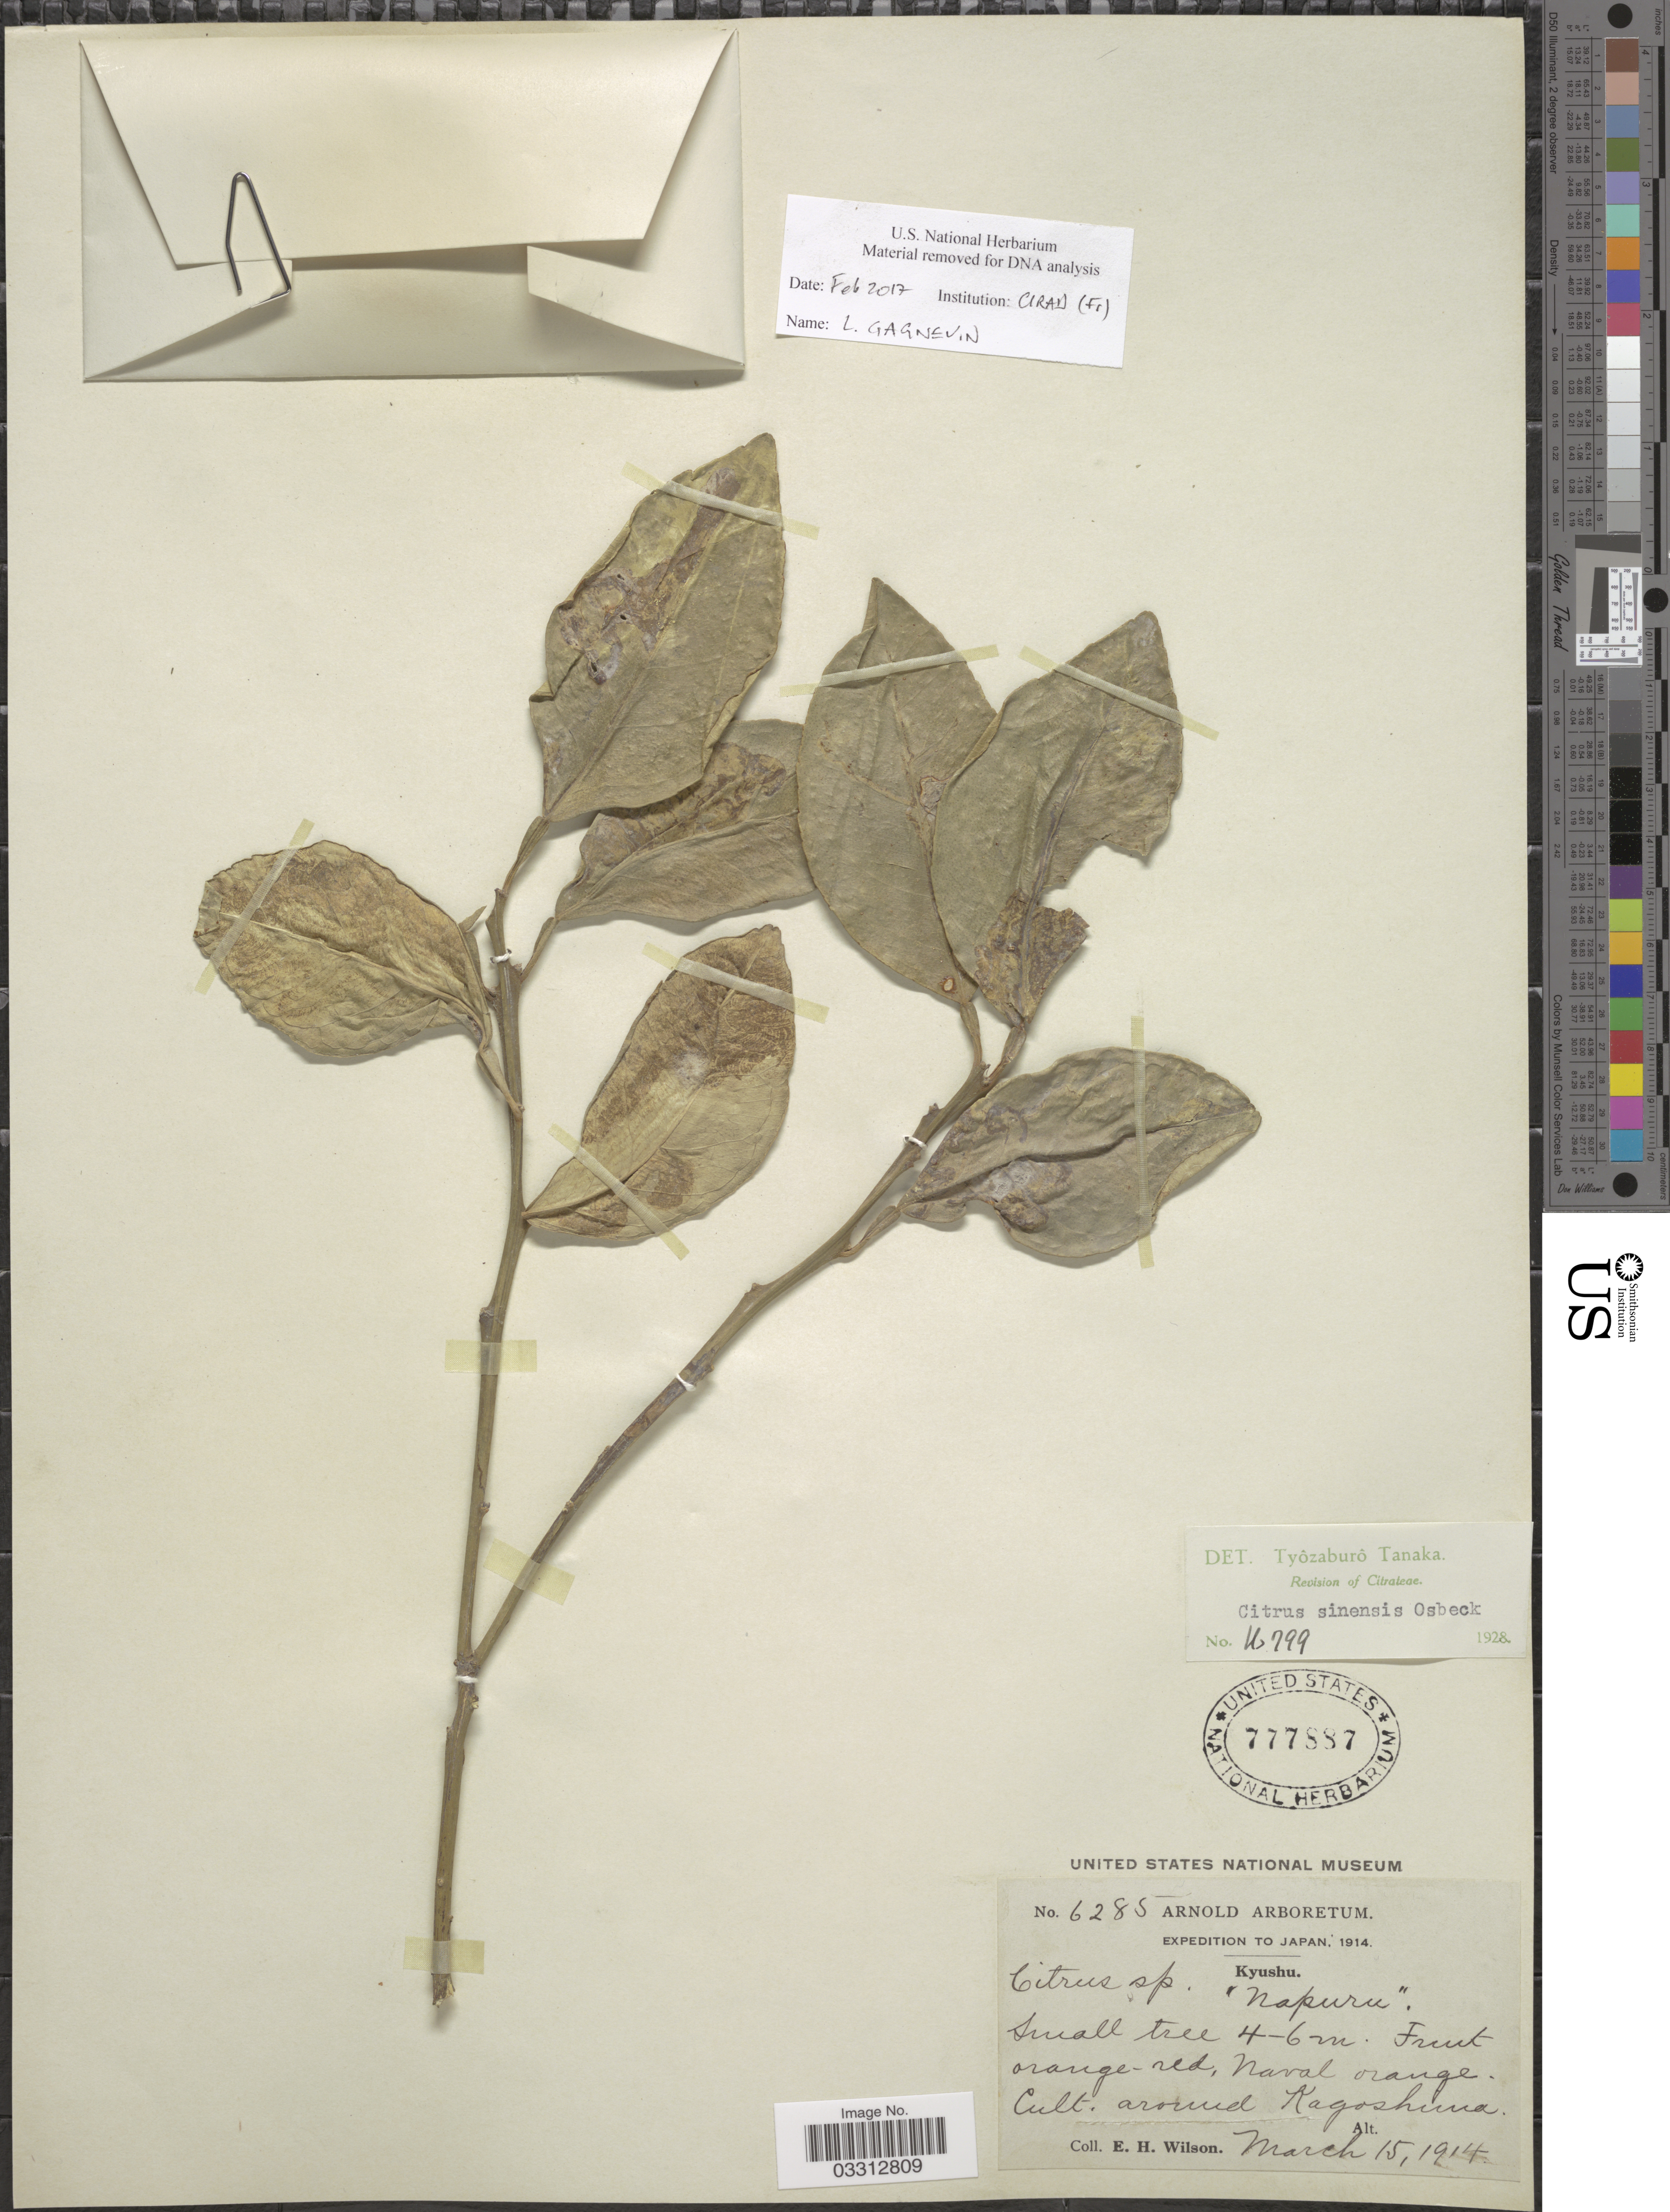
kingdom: Plantae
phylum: Tracheophyta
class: Magnoliopsida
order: Sapindales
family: Rutaceae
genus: Citrus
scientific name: Citrus x sinensis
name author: (L.) Osbeck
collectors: E. Wilson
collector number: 6285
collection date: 1914-03-15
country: Japan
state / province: Kagosima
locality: Kyushu, Cult. around Kagoshima.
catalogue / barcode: US 777887